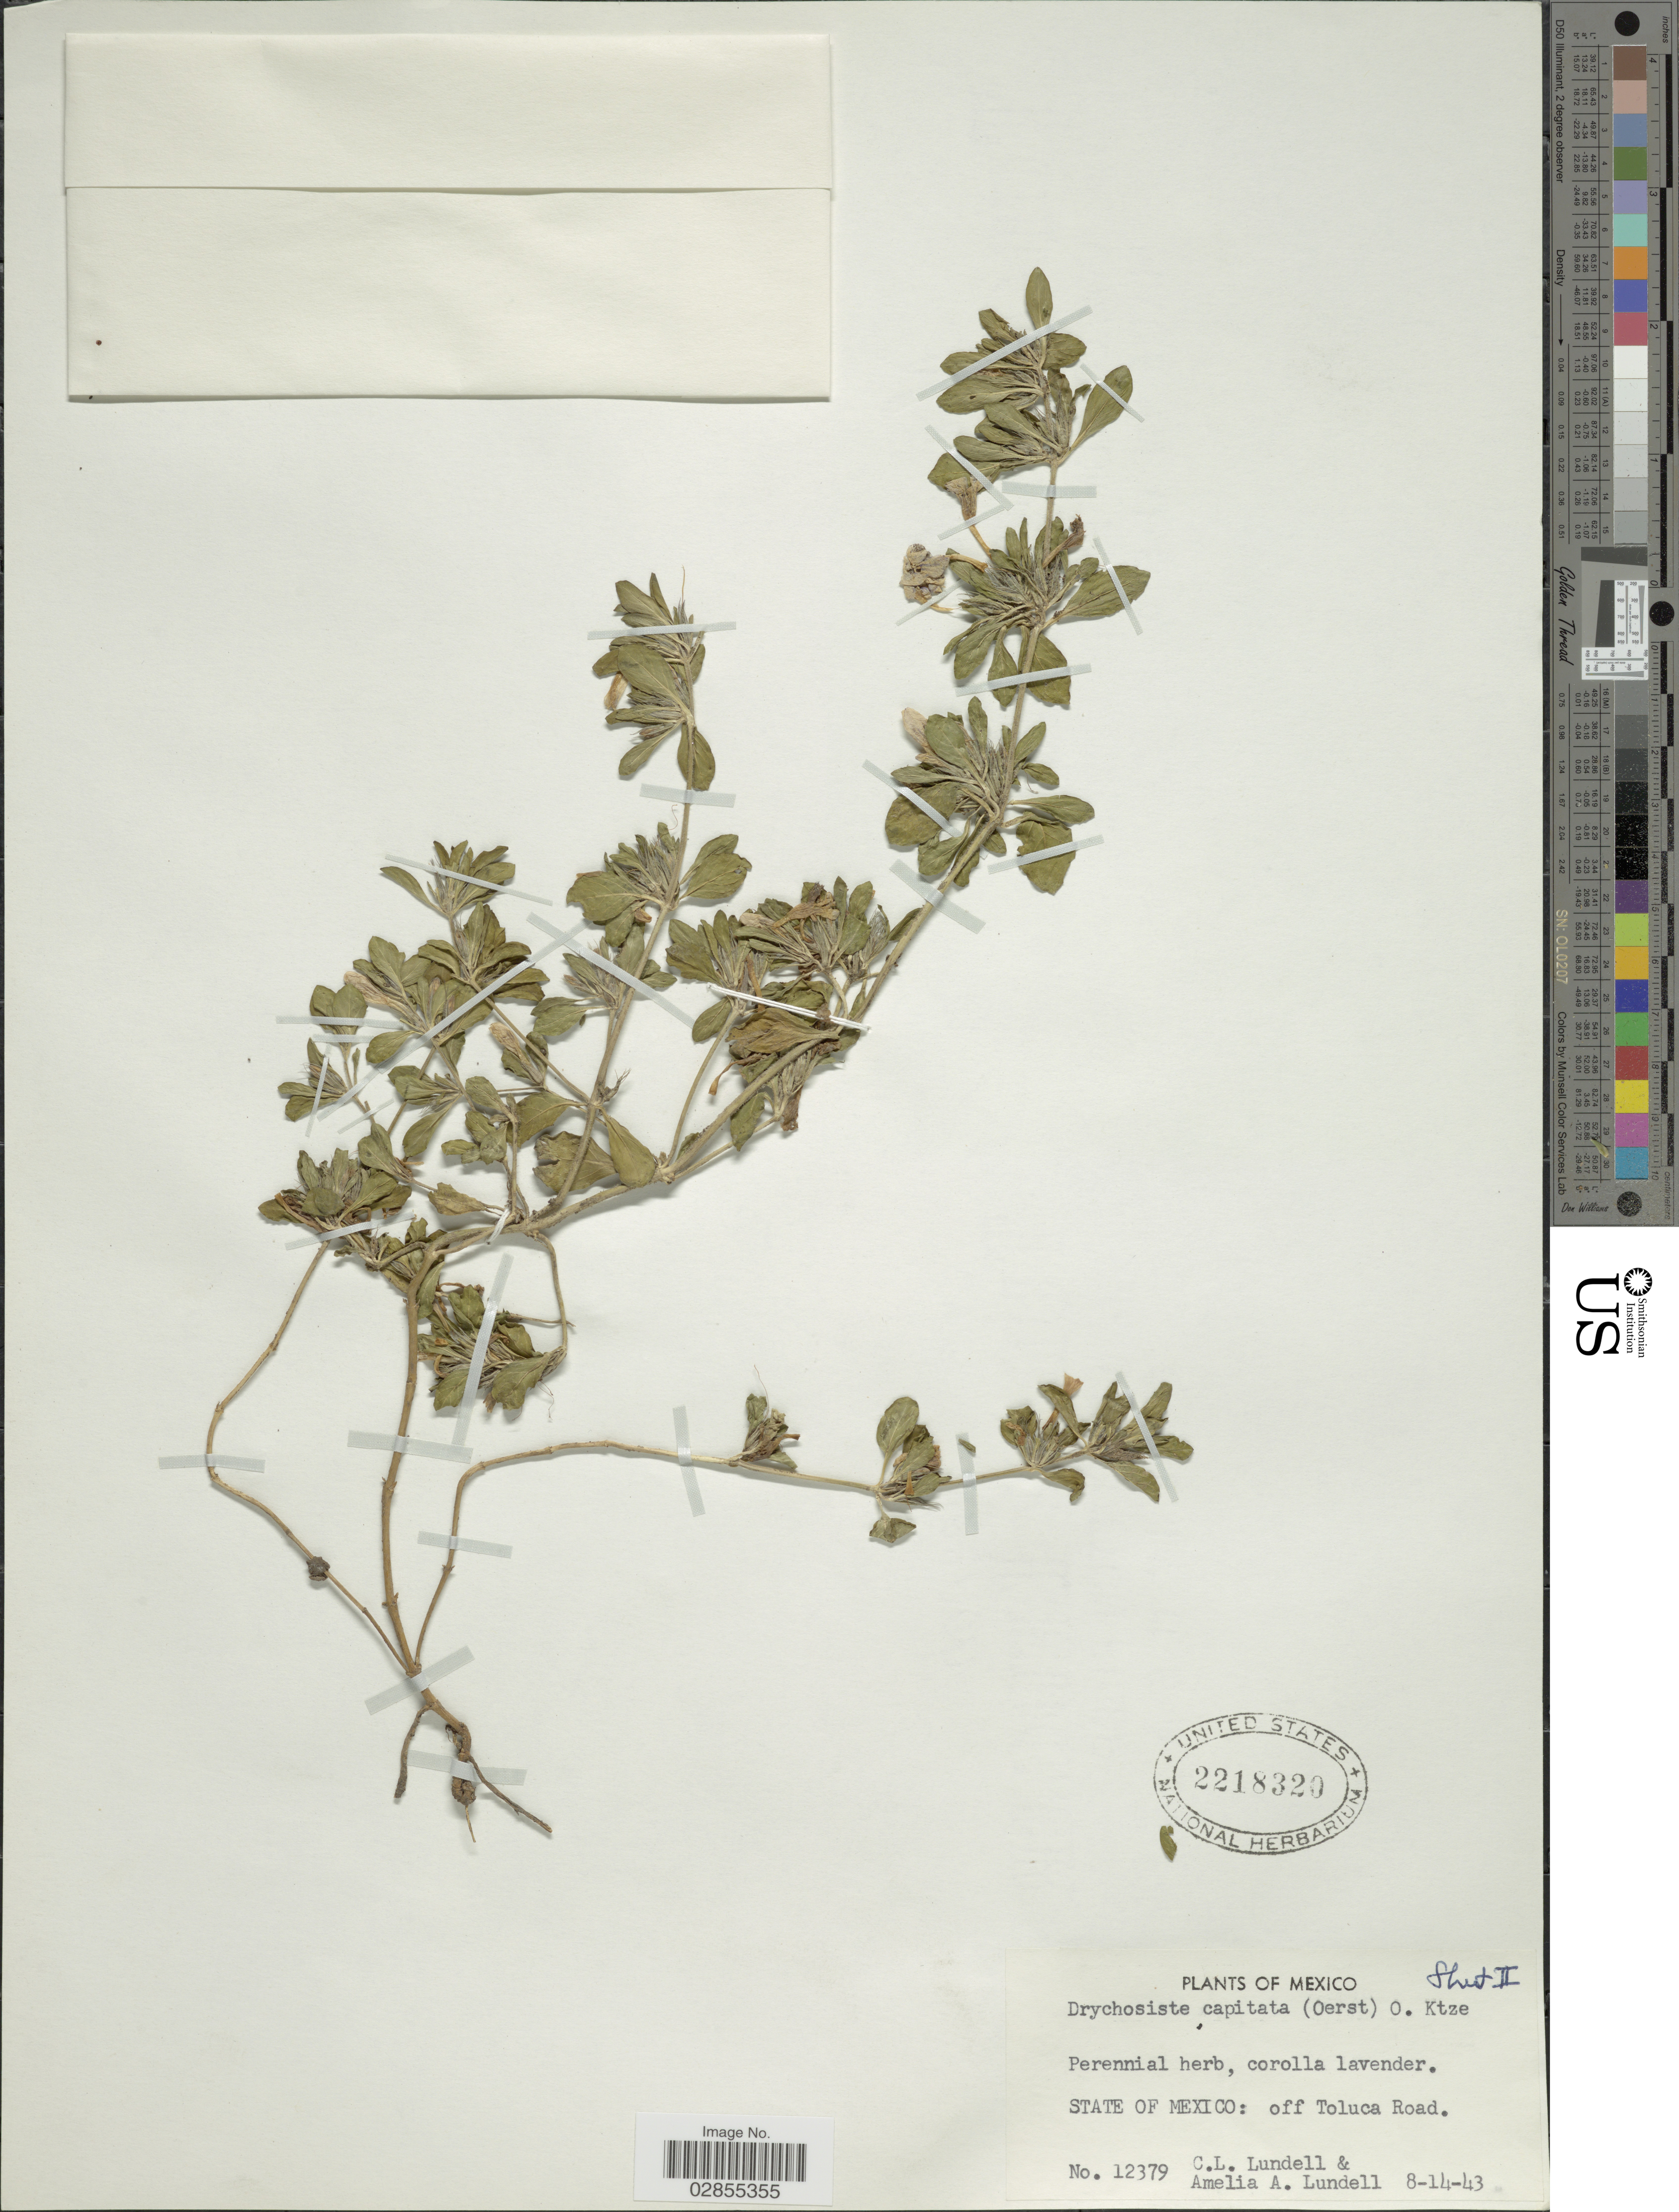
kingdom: Plantae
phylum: Tracheophyta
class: Magnoliopsida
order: Lamiales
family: Acanthaceae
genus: Dyschoriste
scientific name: Dyschoriste capitata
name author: (Oerst.) Kuntze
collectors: C. L. Lundell & A. A. Lundell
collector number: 12379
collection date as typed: Transcribed d/m/y: 14/8/43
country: Mexico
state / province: México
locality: Off Toluca Road.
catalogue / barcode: US 2218320